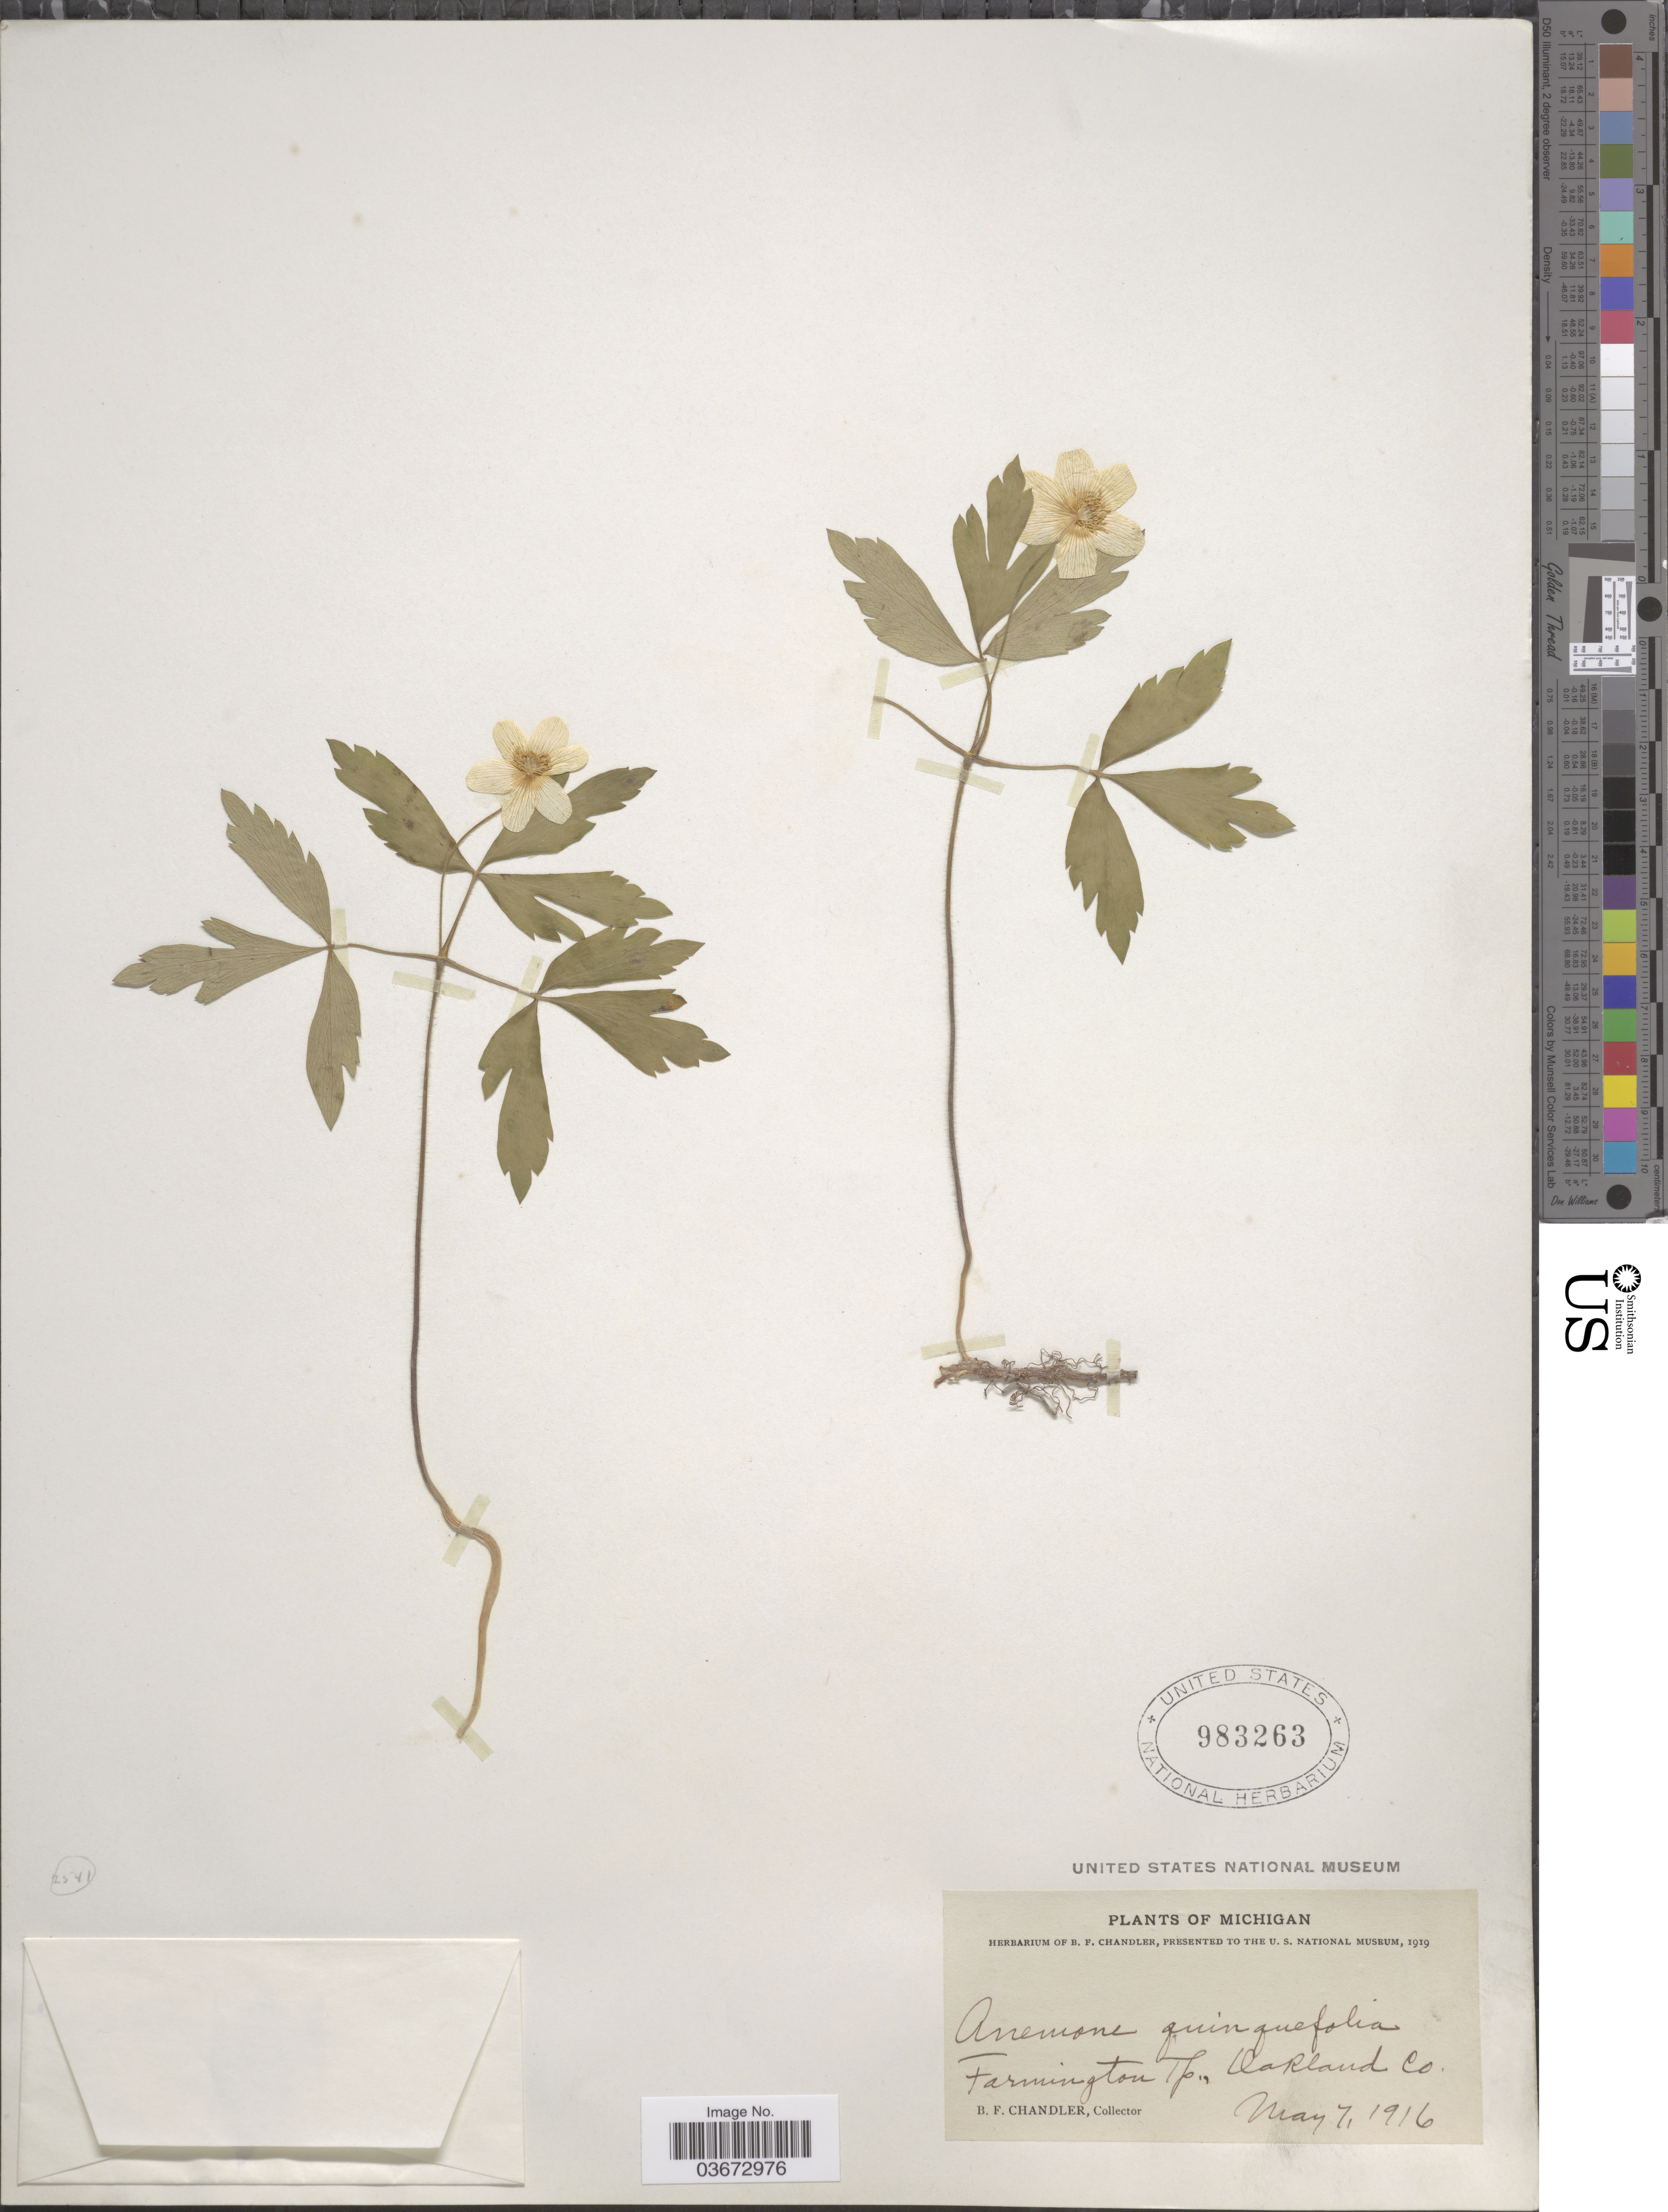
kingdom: Plantae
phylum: Tracheophyta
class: Magnoliopsida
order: Ranunculales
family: Ranunculaceae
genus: Anemone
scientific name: Anemone quinquefolia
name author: L.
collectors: B. F. Chandler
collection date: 1916-05-07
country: United States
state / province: Michigan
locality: Farmington Tp., Oakland Co.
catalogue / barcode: US 983263